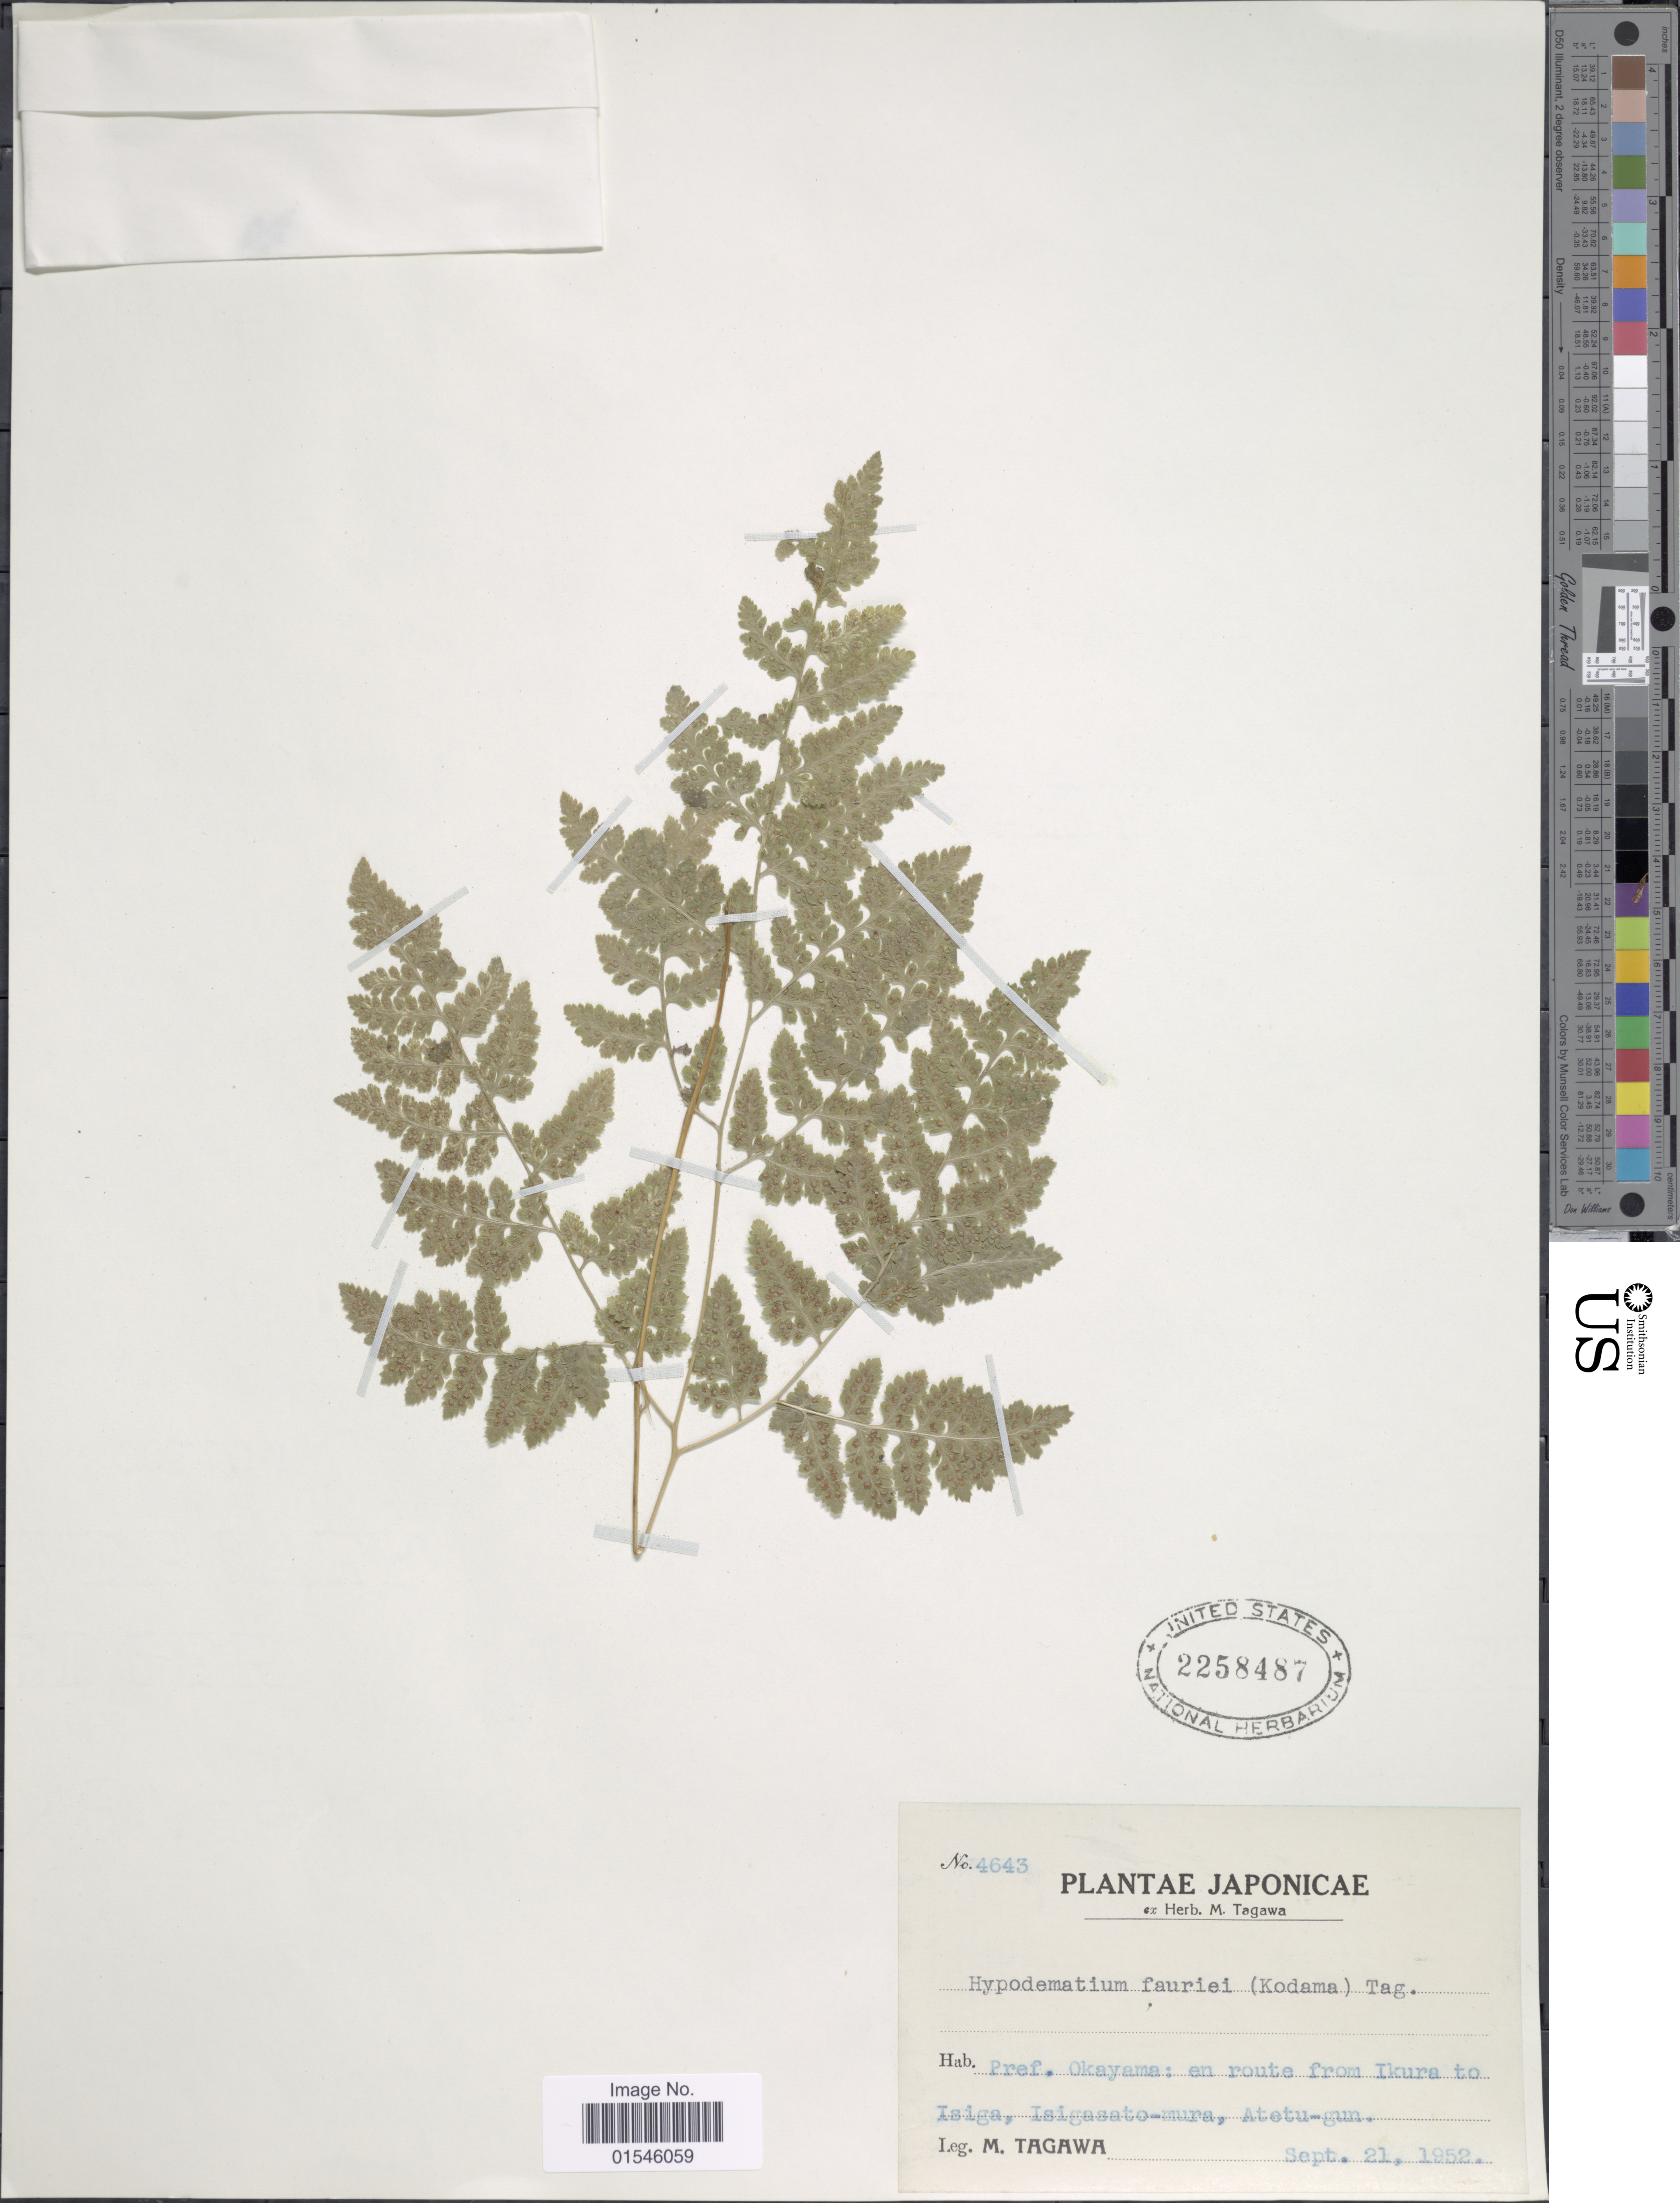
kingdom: Plantae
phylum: Tracheophyta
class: Polypodiopsida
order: Polypodiales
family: Hypodematiaceae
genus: Hypodematium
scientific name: Hypodematium crenatum subsp. fauriei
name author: (Kodama) K. Iwats.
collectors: M. Tagawa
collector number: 4643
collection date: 1952-09-21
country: Japan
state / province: Okayama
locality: Pref. Okayam: en route from Ikura to Isiga, Isigasato-mura, Atotu-gun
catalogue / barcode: US 2258487